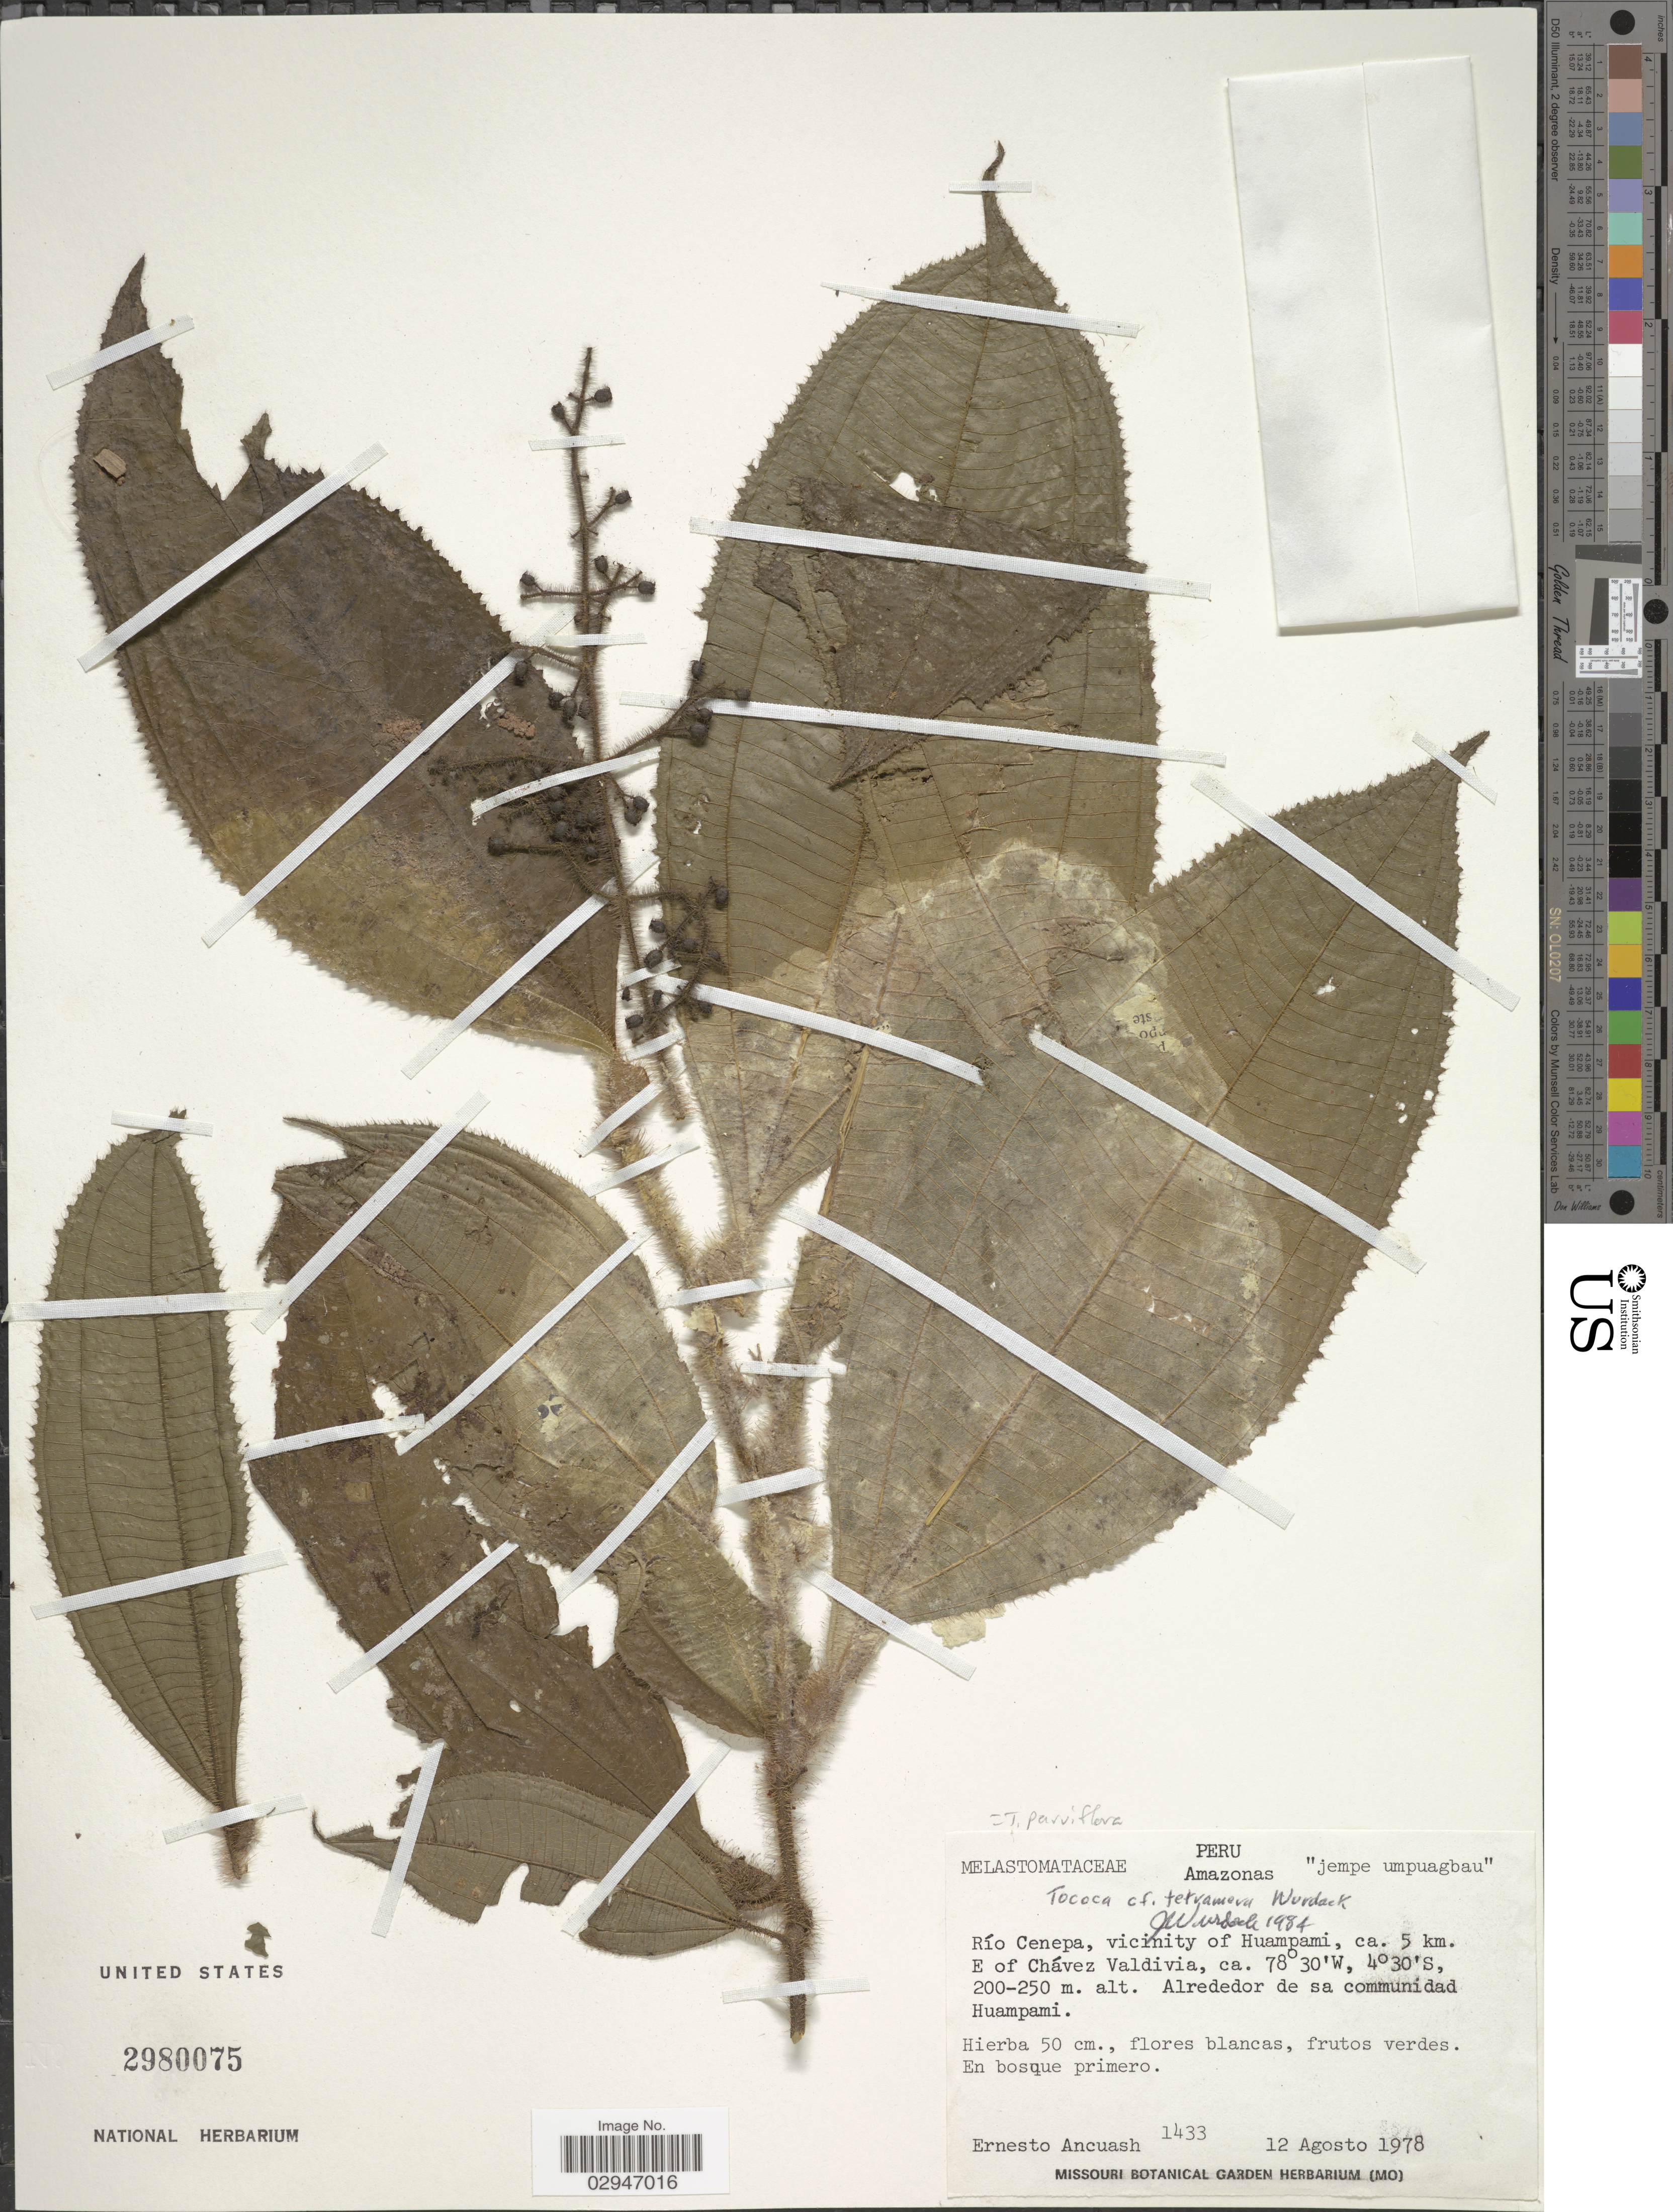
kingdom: Plantae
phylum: Tracheophyta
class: Magnoliopsida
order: Myrtales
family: Melastomataceae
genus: Tococa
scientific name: Tococa parviflora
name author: Spruce ex Triana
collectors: E. Ancuash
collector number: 1433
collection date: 1978-08-12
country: Peru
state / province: Amazonas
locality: Río Cenepa, vicinity of Huampami, ca. 5 km. E of Chávez Valdivia. Alrededor de sa communidad Huampami.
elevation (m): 200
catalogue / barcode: US 2980075